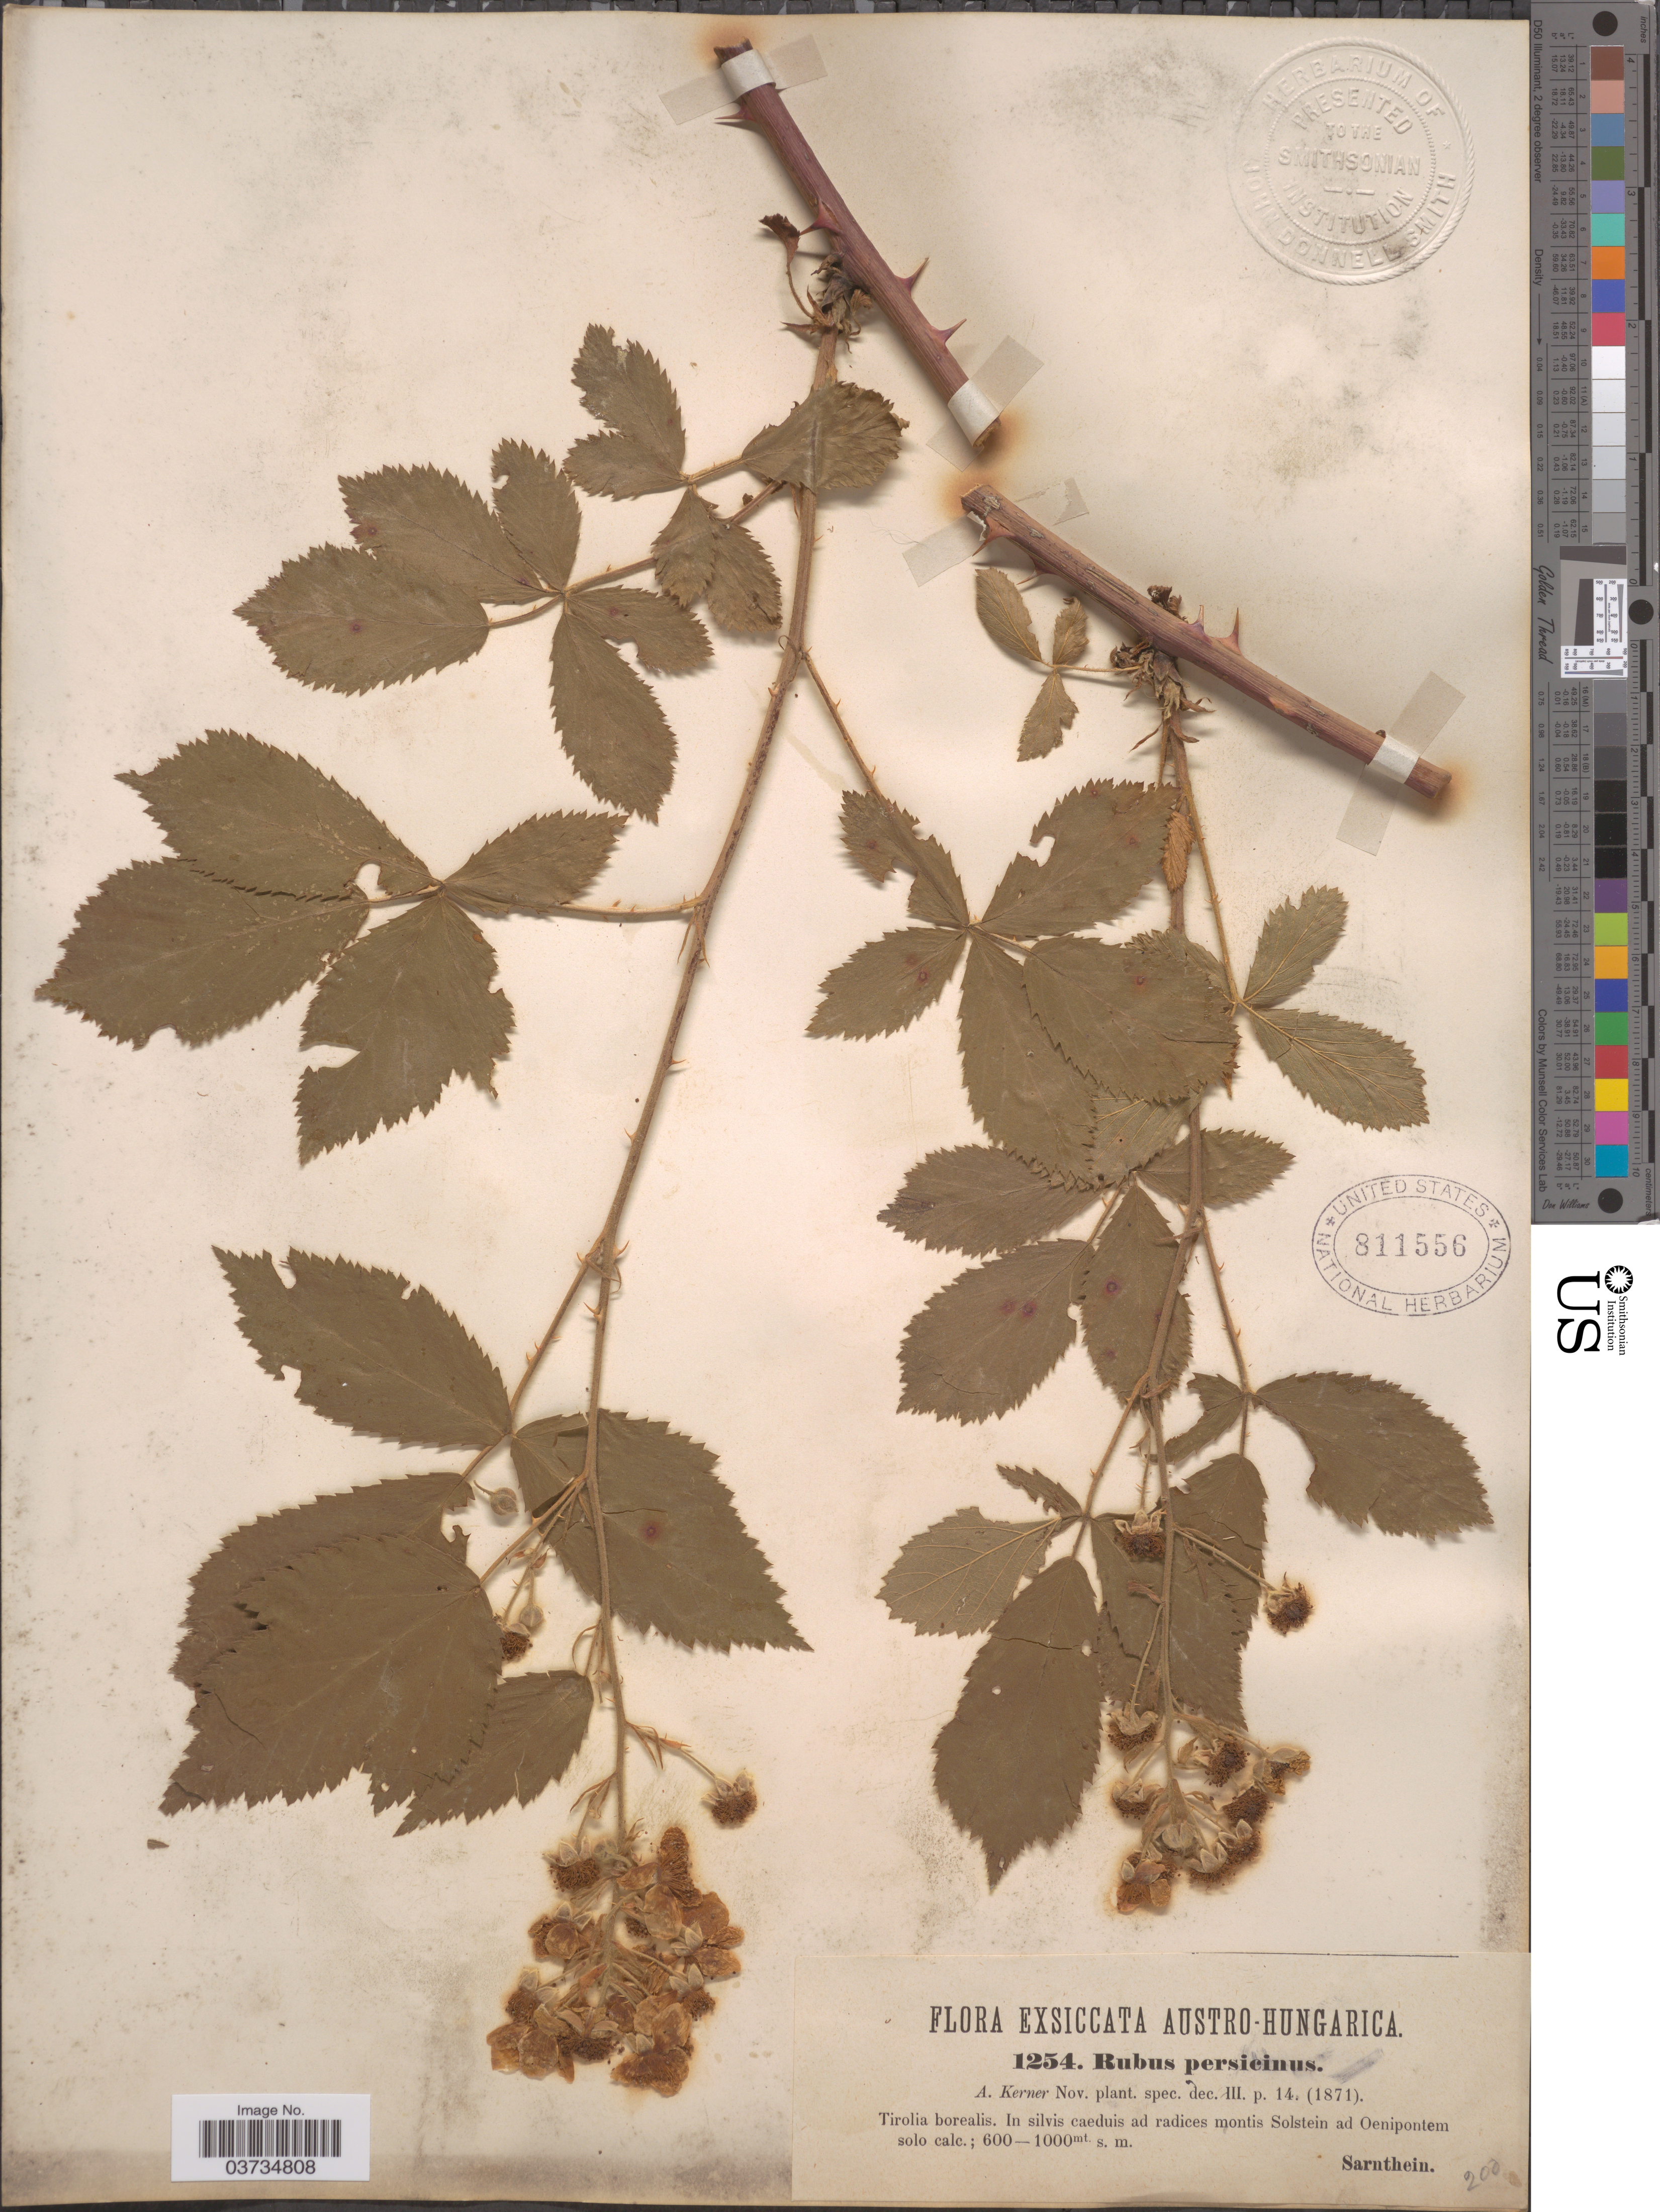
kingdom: Plantae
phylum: Tracheophyta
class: Magnoliopsida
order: Rosales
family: Rosaceae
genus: Rubus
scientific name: Rubus persicinus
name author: A. Kern.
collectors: -. Sarnthein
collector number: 1254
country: Austria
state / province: Tirol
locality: Austro-Hungarica. Tirolia borealis. In silvis caeduis ad radices montis Solstein ad Oenipontem.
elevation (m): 600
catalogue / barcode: US 811556